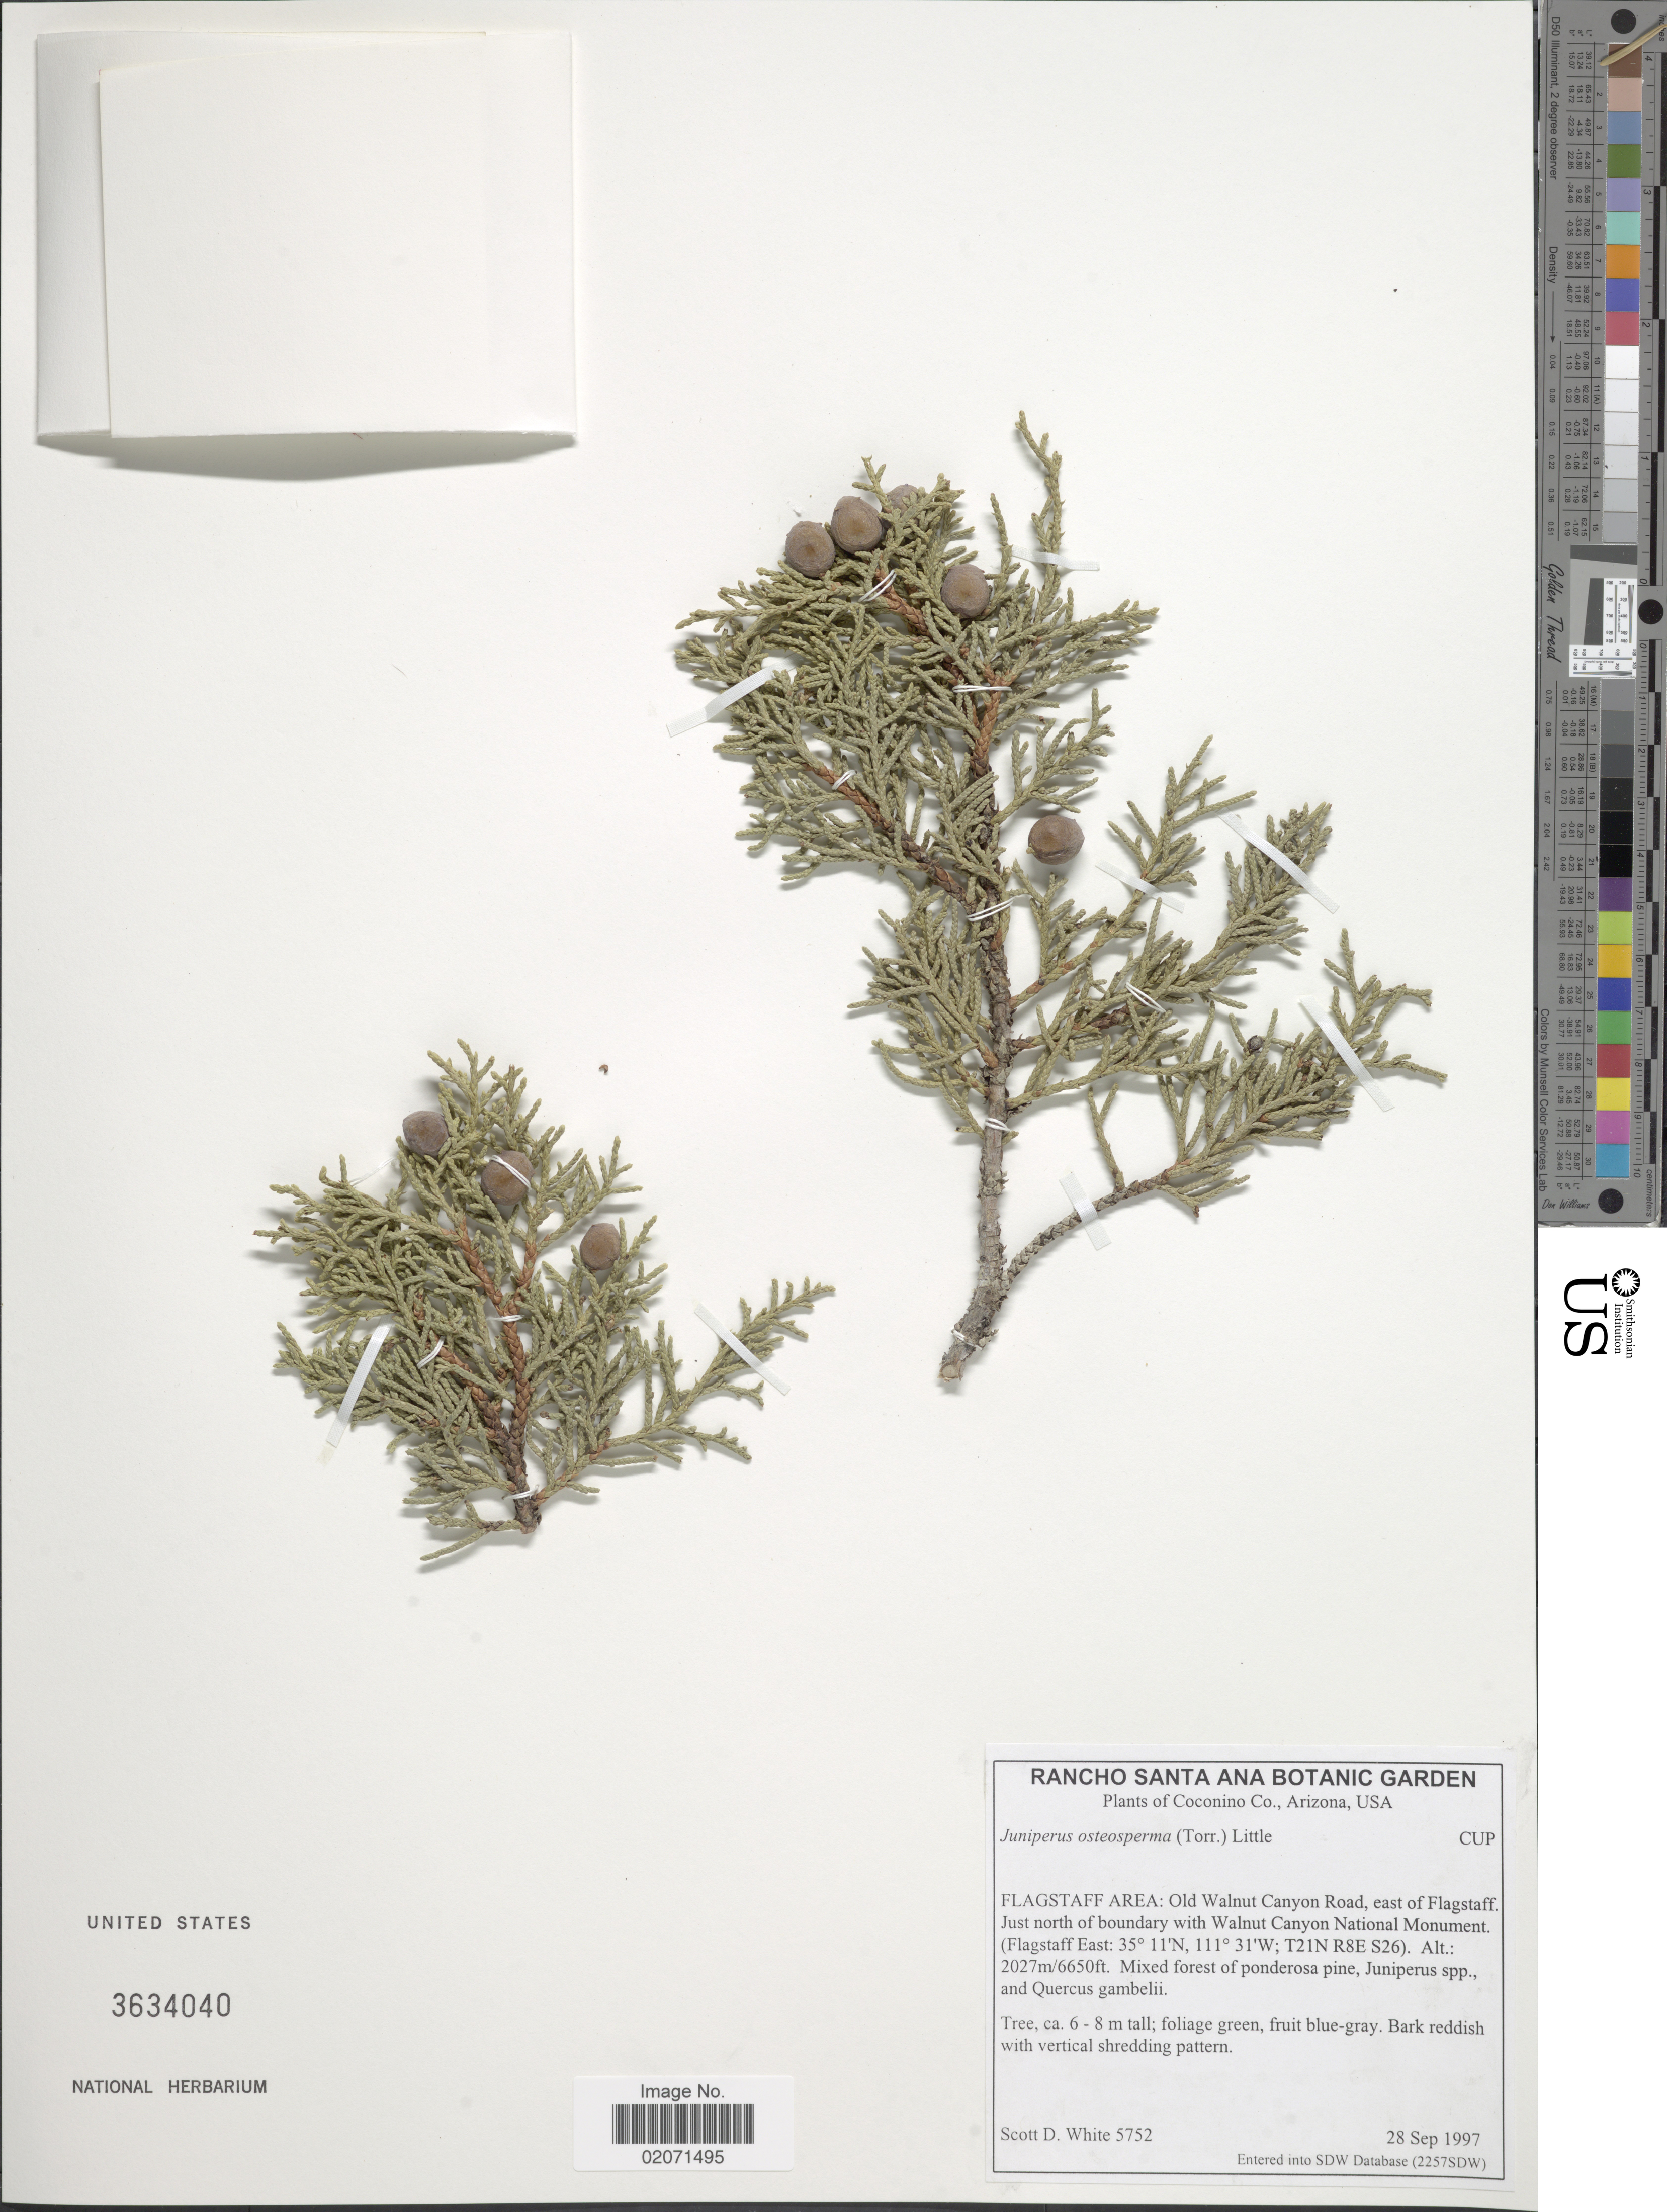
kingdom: Plantae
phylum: Tracheophyta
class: Pinopsida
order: Pinales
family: Cupressaceae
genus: Juniperus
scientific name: Juniperus osteosperma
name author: (Torr.) Little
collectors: S. White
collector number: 5752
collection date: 1997-09-28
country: United States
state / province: Arizona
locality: Coconino Co. Flagstaff Area: Old Walnut Canyon Road, east of Flagstaff. Just north of boundary with Walnut Canyon National Monument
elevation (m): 2027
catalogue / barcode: US 3634040